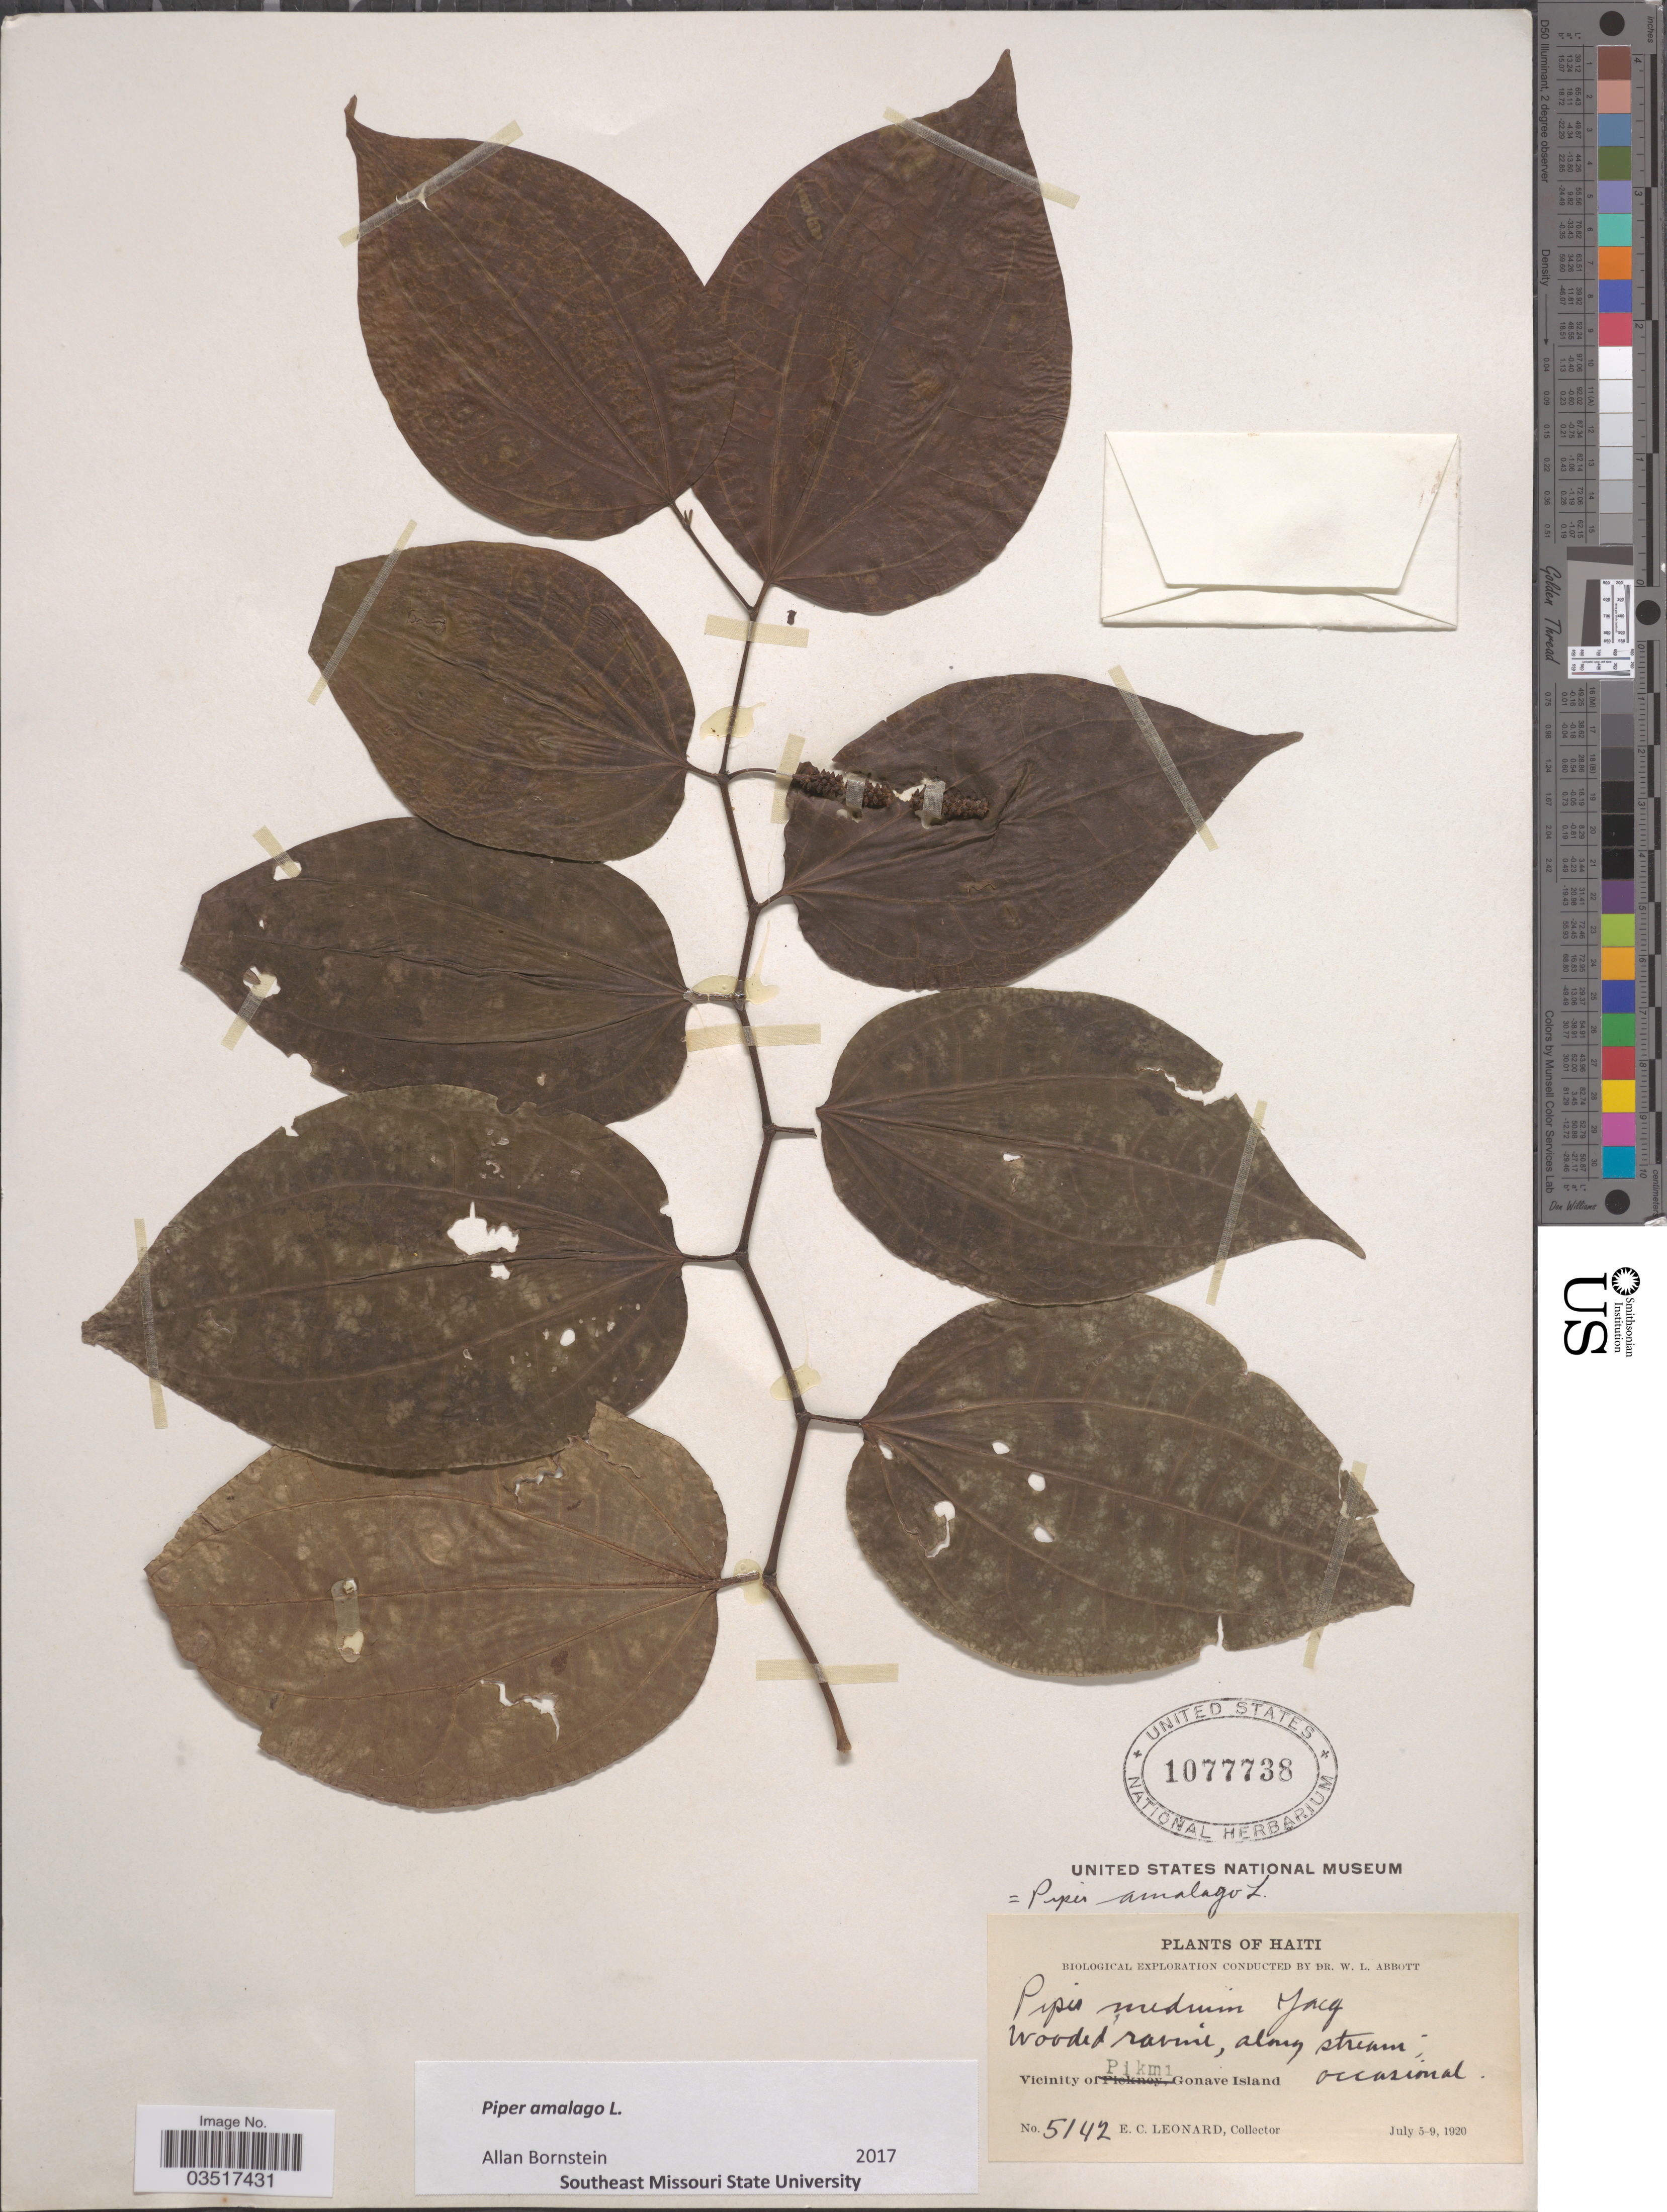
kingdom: Plantae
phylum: Tracheophyta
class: Magnoliopsida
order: Piperales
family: Piperaceae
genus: Piper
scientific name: Piper amalago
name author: L.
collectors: E. C. Leonard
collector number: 5142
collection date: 1920-07-05/1920-07-09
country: Haiti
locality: Wooded ravine, along stream. Vicinity of Pikmi, Gonave Island.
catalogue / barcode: US 1077738